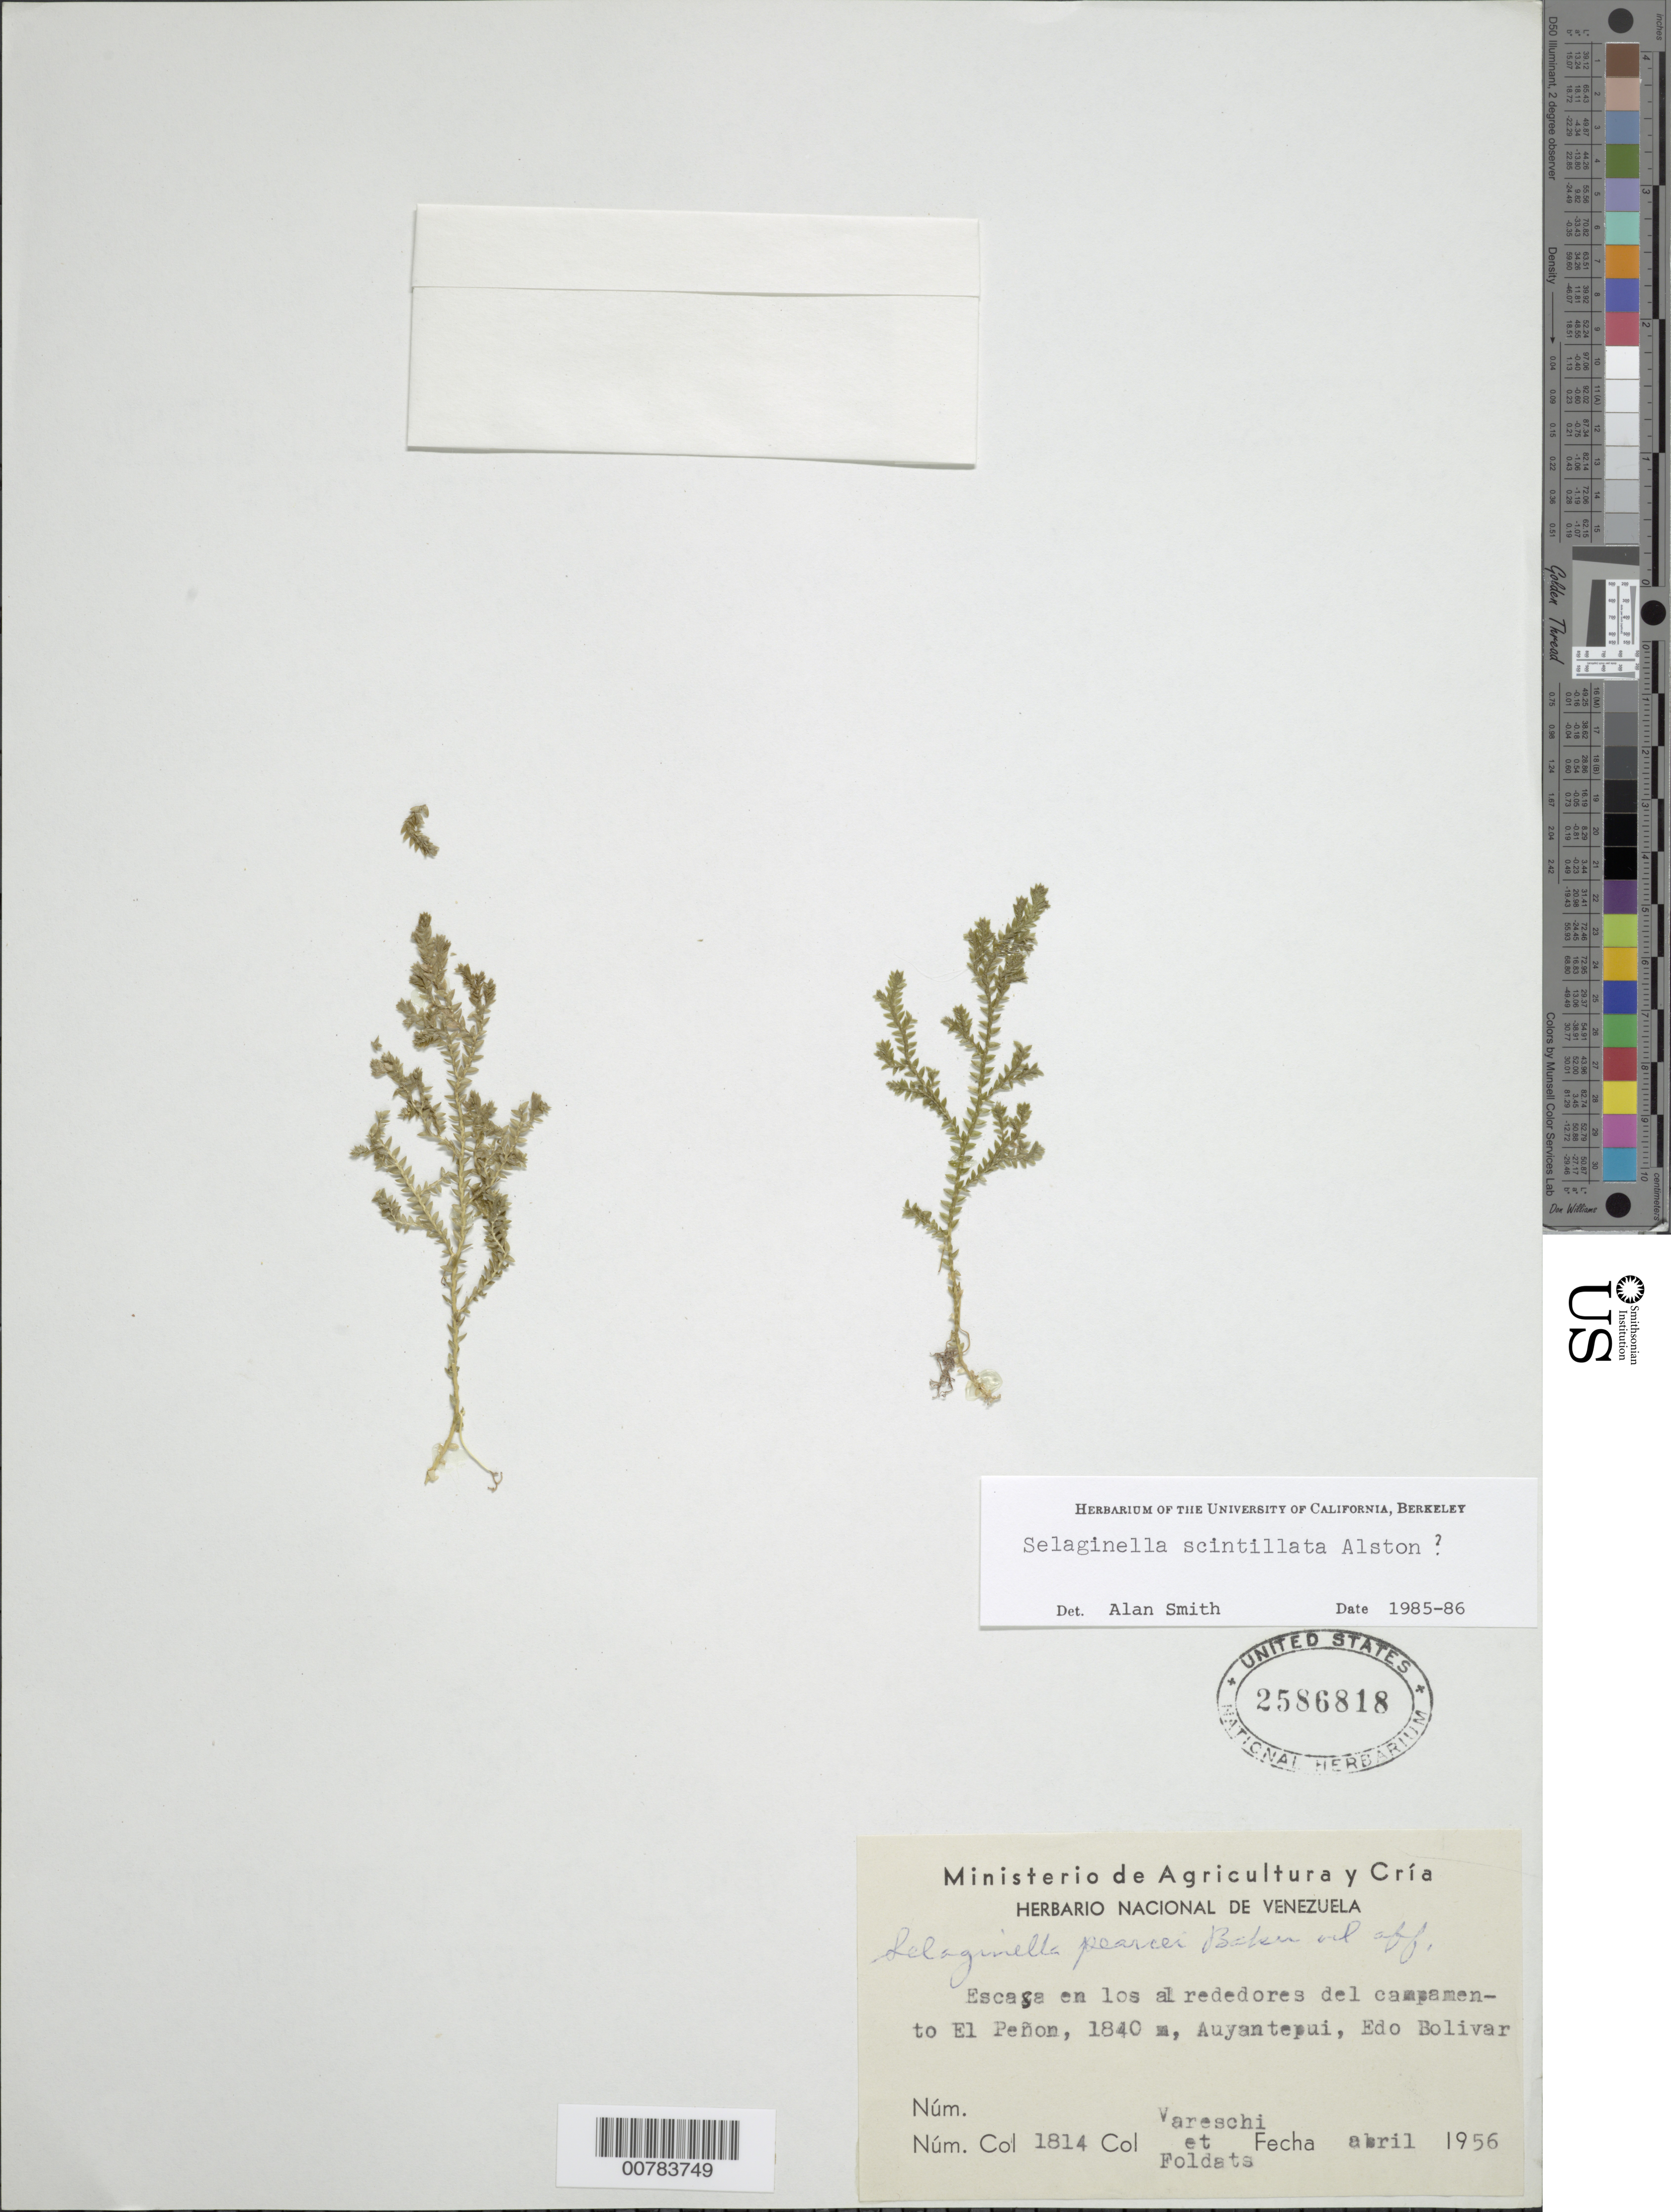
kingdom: Plantae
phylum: Tracheophyta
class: Lycopodiopsida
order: Selaginellales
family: Selaginellaceae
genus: Selaginella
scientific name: Selaginella roraimensis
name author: Baker in Thurn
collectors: V. Vareschi & E. Foldats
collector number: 1814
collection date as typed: Apr-56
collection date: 1956-04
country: Venezuela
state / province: Bolívar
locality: Auyan-tepuí, El Peñon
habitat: Los aldredores del campamento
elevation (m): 1840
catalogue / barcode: US 2586818